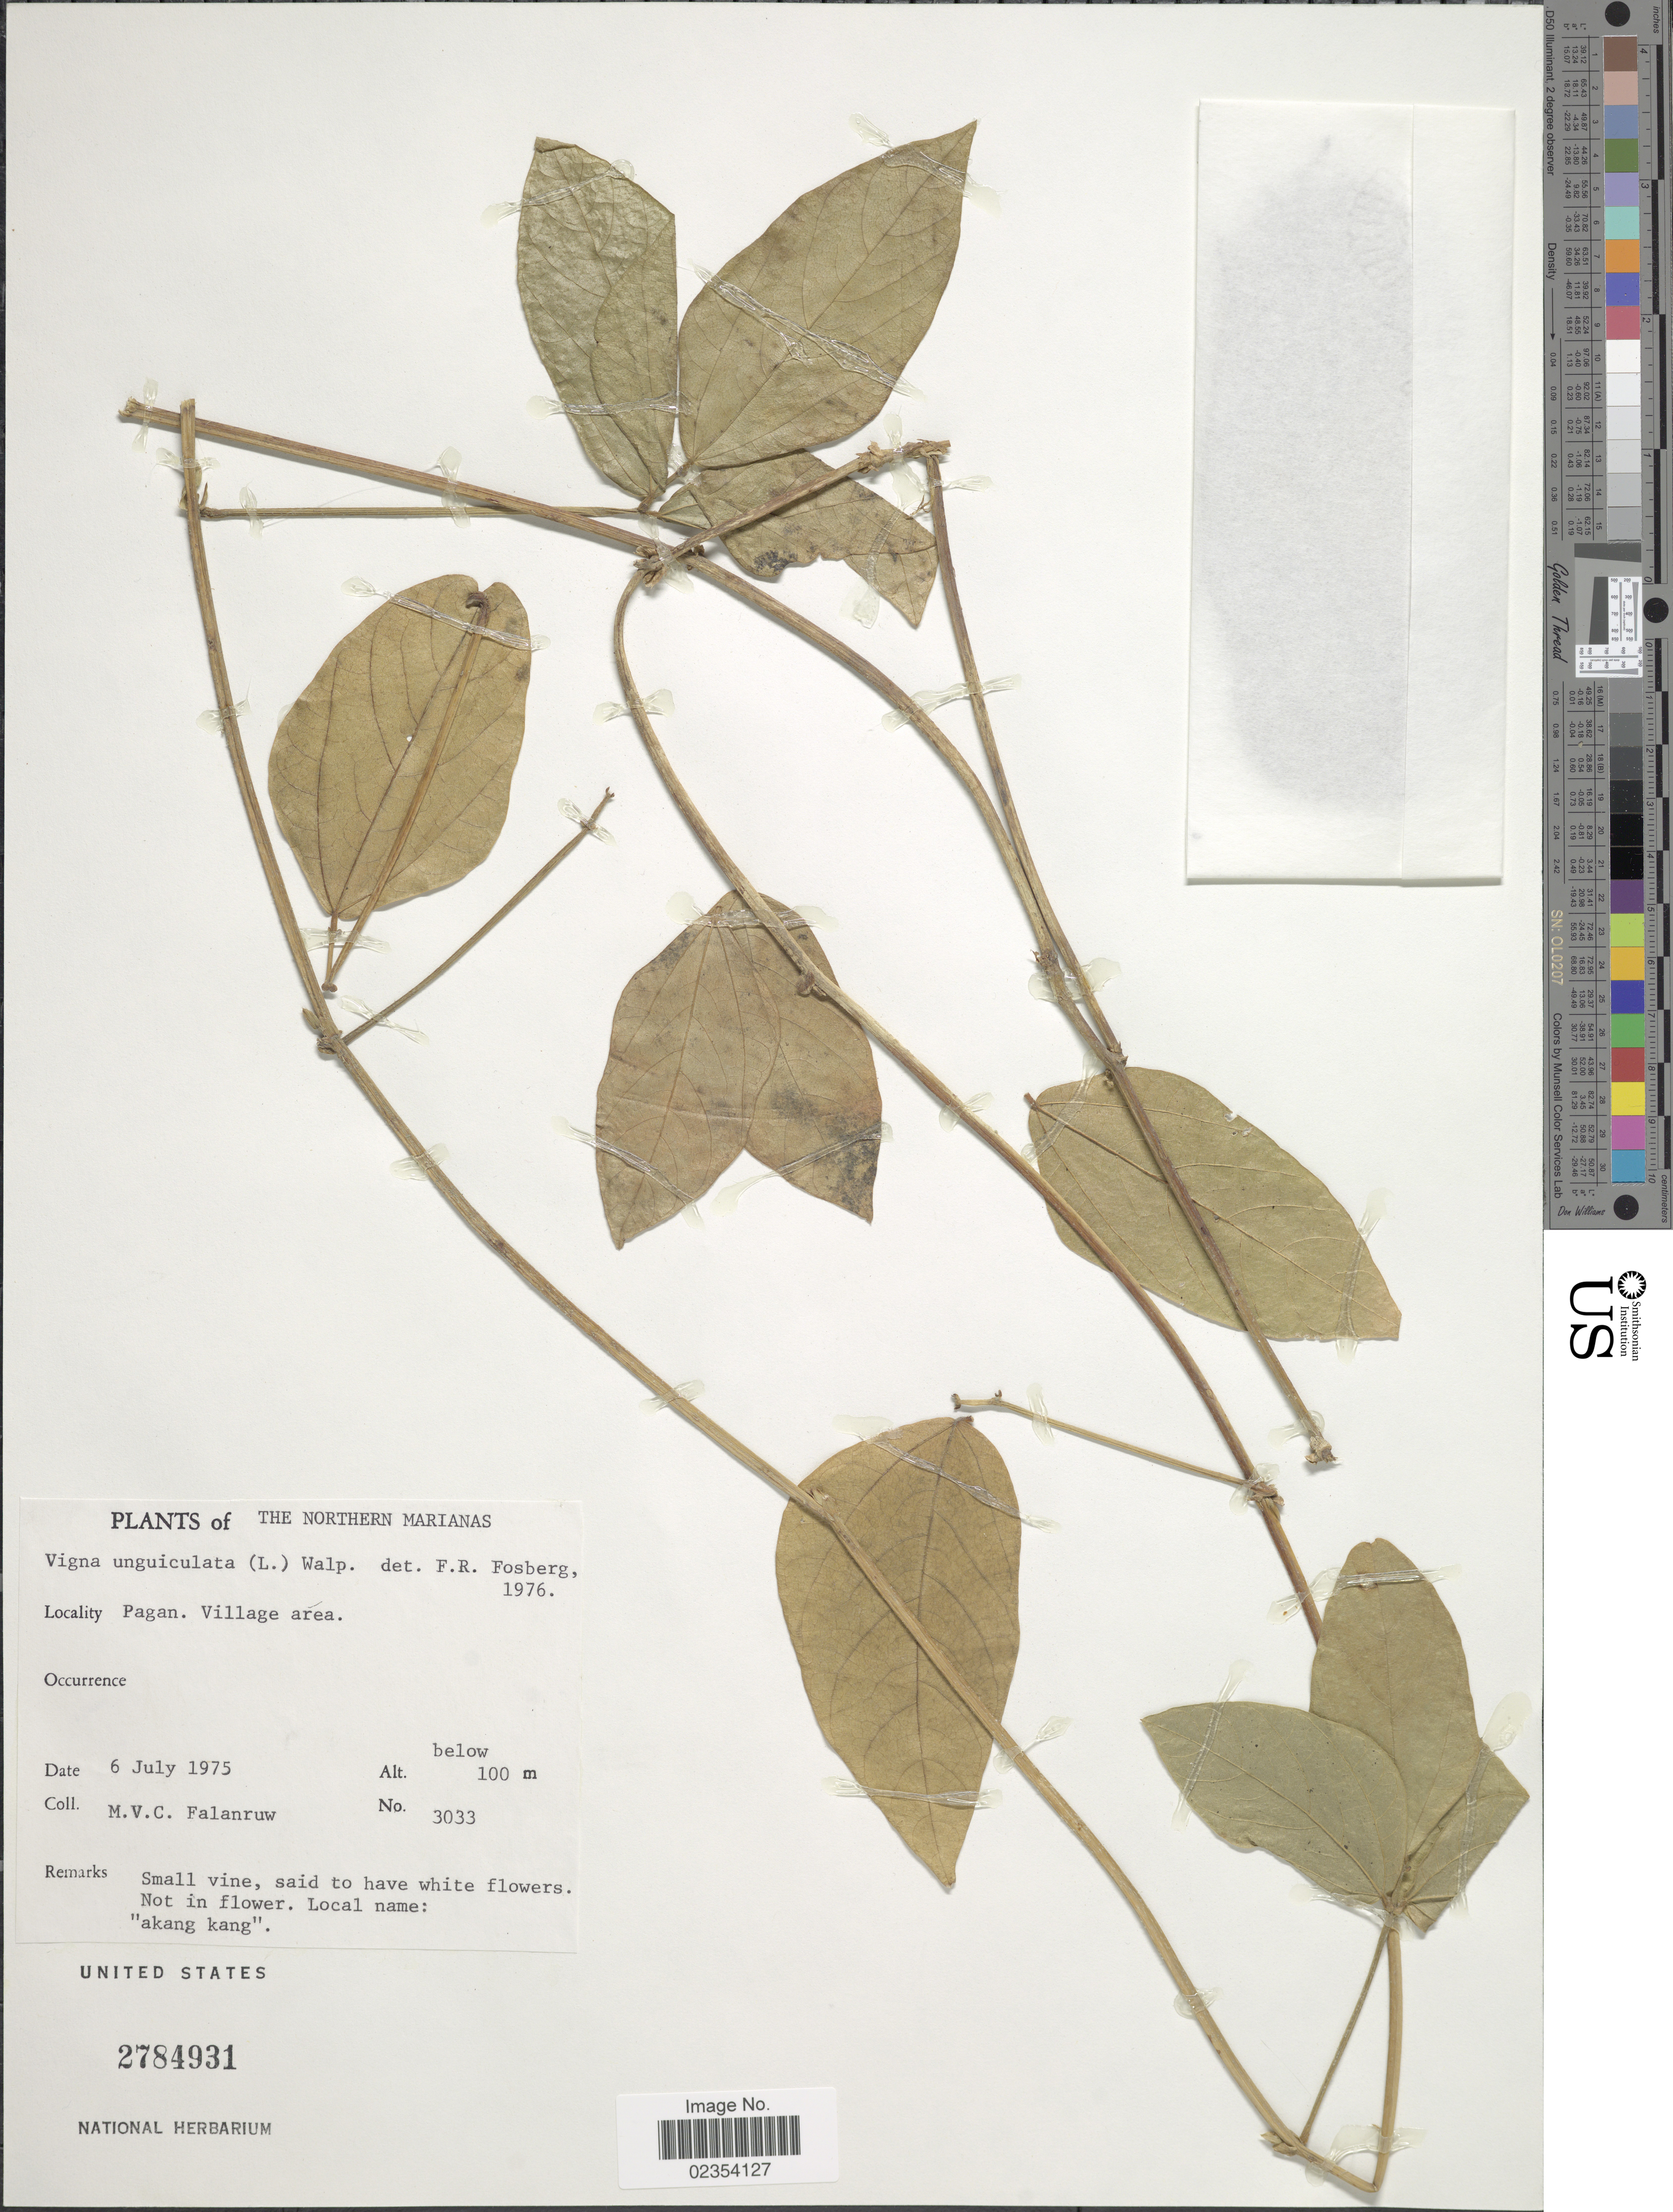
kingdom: Plantae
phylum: Tracheophyta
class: Magnoliopsida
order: Fabales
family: Fabaceae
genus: Vigna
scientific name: Vigna unguiculata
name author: (L.) Walp.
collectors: M. V. Falanruw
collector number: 303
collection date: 1975-07-06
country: Northern Mariana Islands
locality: Pagan, Village area.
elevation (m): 100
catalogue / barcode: US 2784931